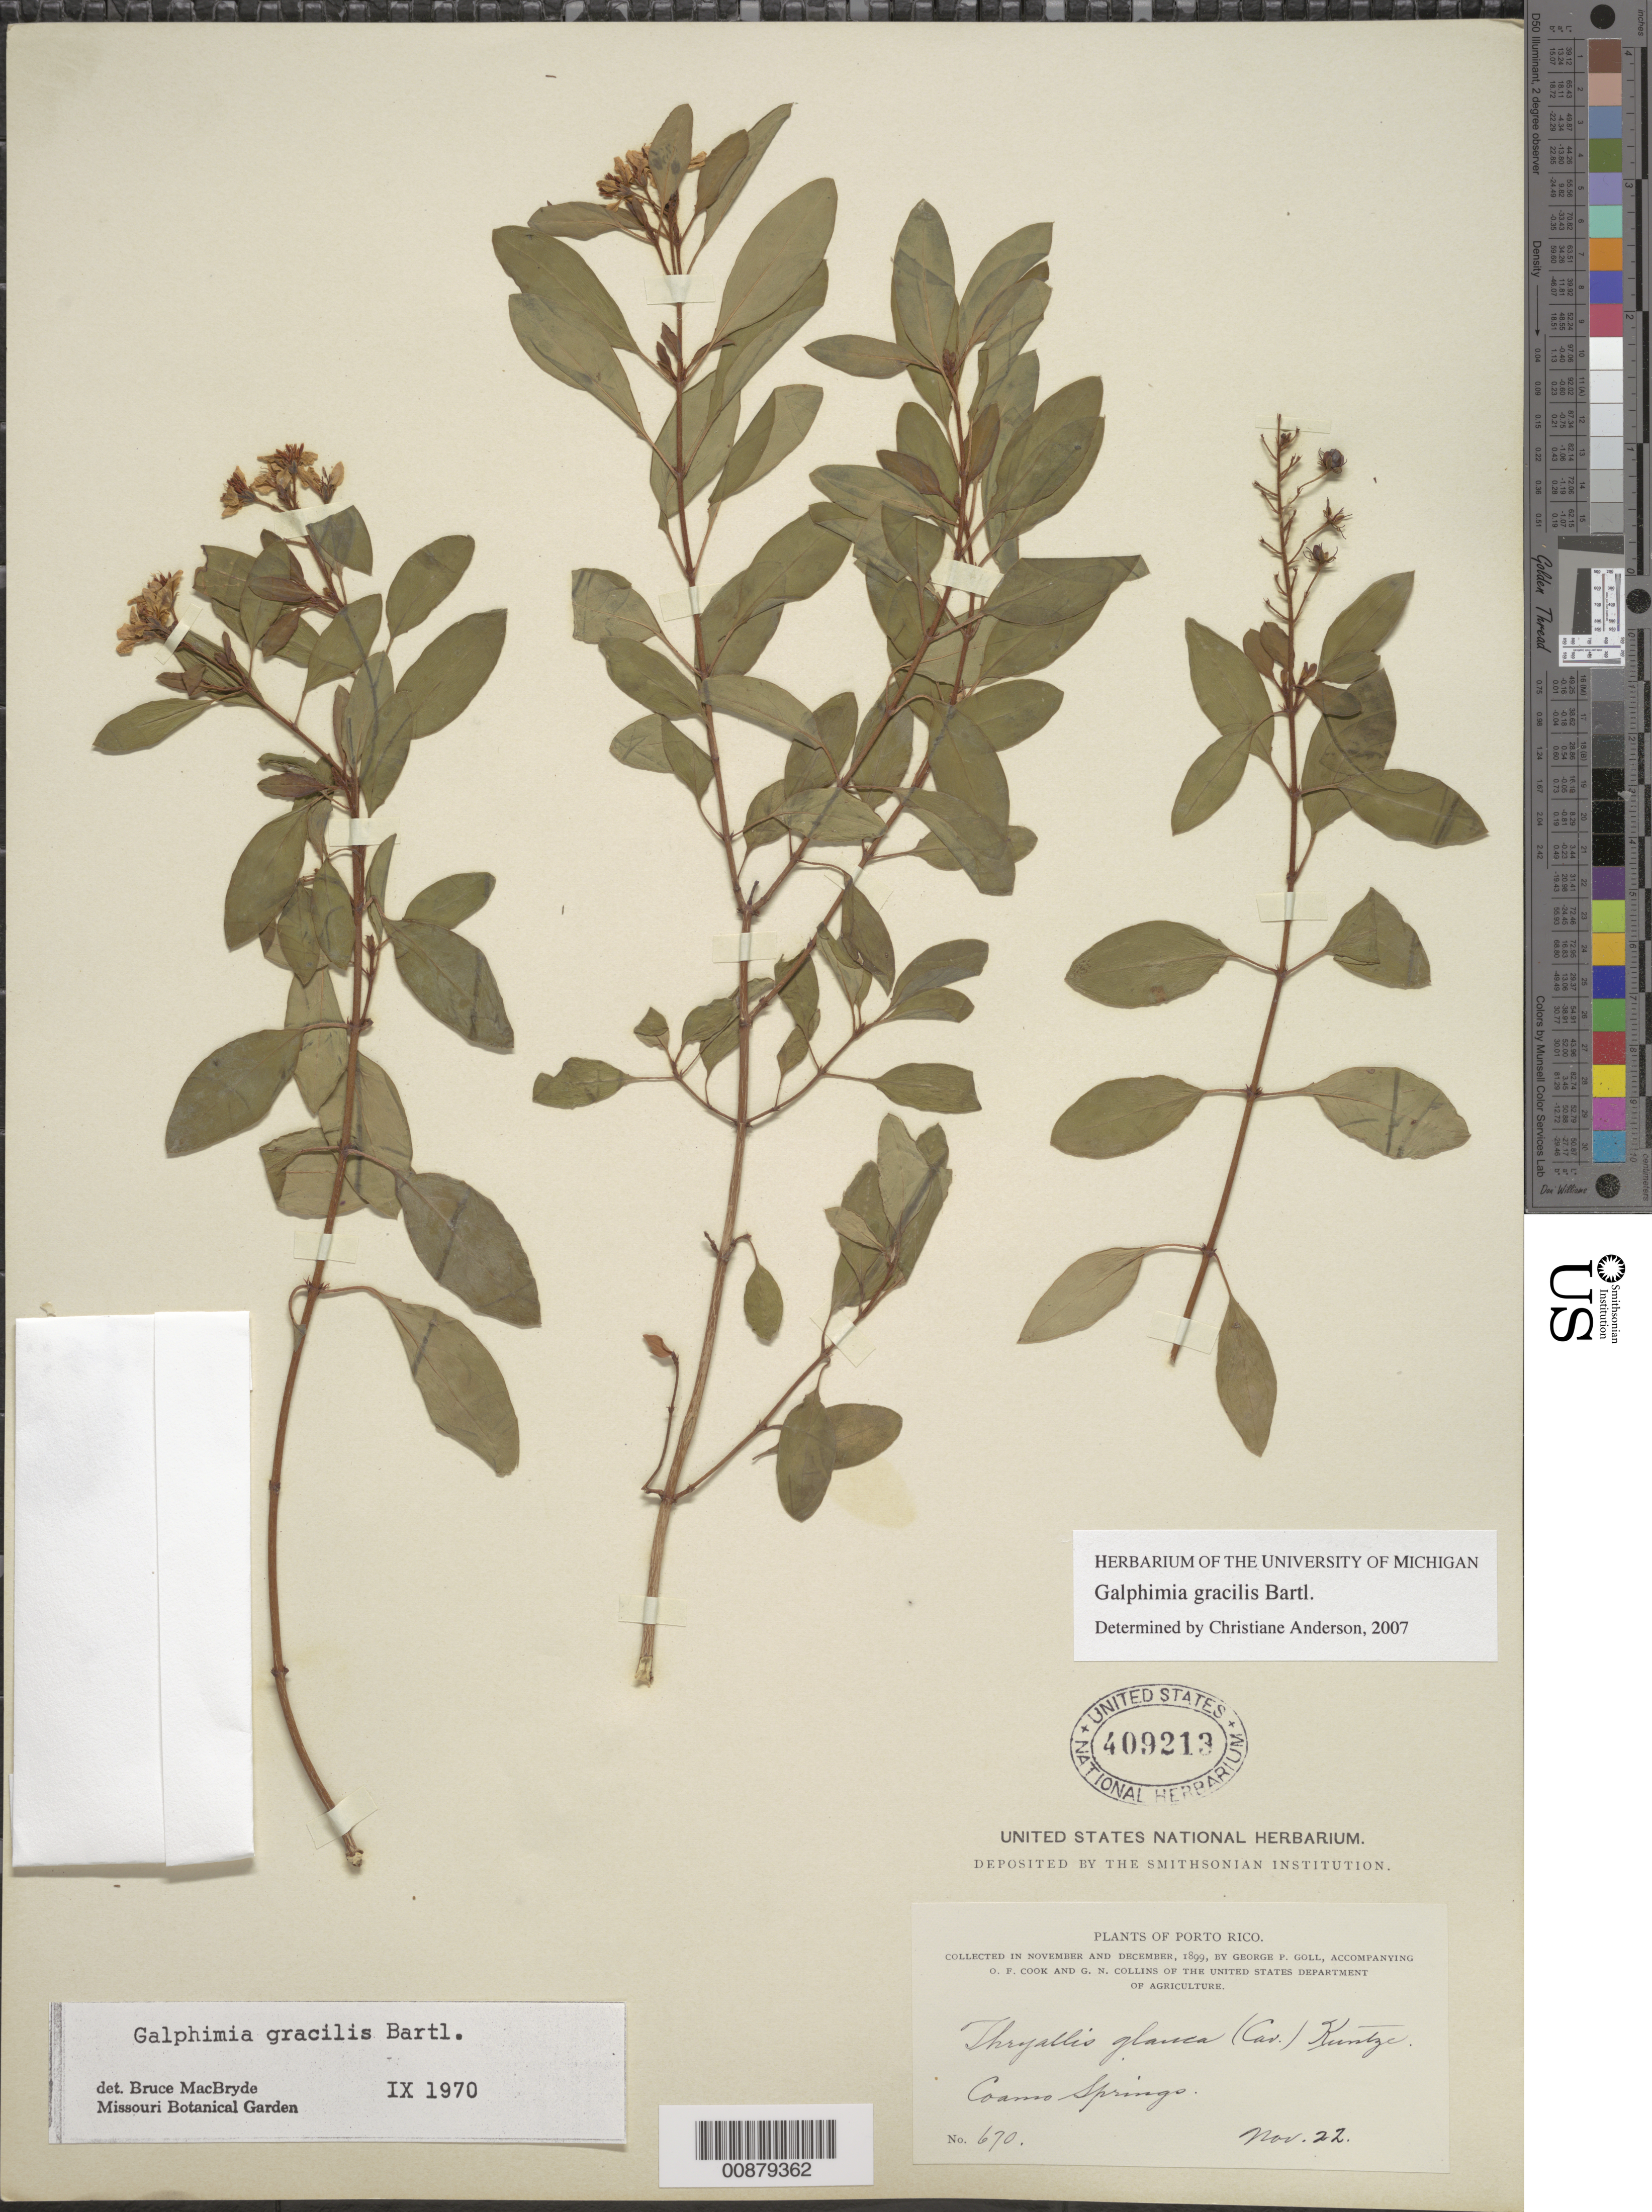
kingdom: Plantae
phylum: Tracheophyta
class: Magnoliopsida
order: Malpighiales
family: Malpighiaceae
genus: Galphimia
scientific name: Galphimia gracilis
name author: Bartl.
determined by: Anderson, C.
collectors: G. Goll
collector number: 670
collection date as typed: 22 Nov 1899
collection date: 1899-11-22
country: Puerto Rico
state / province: Coamo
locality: Coamo Springs.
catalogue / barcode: US 409213